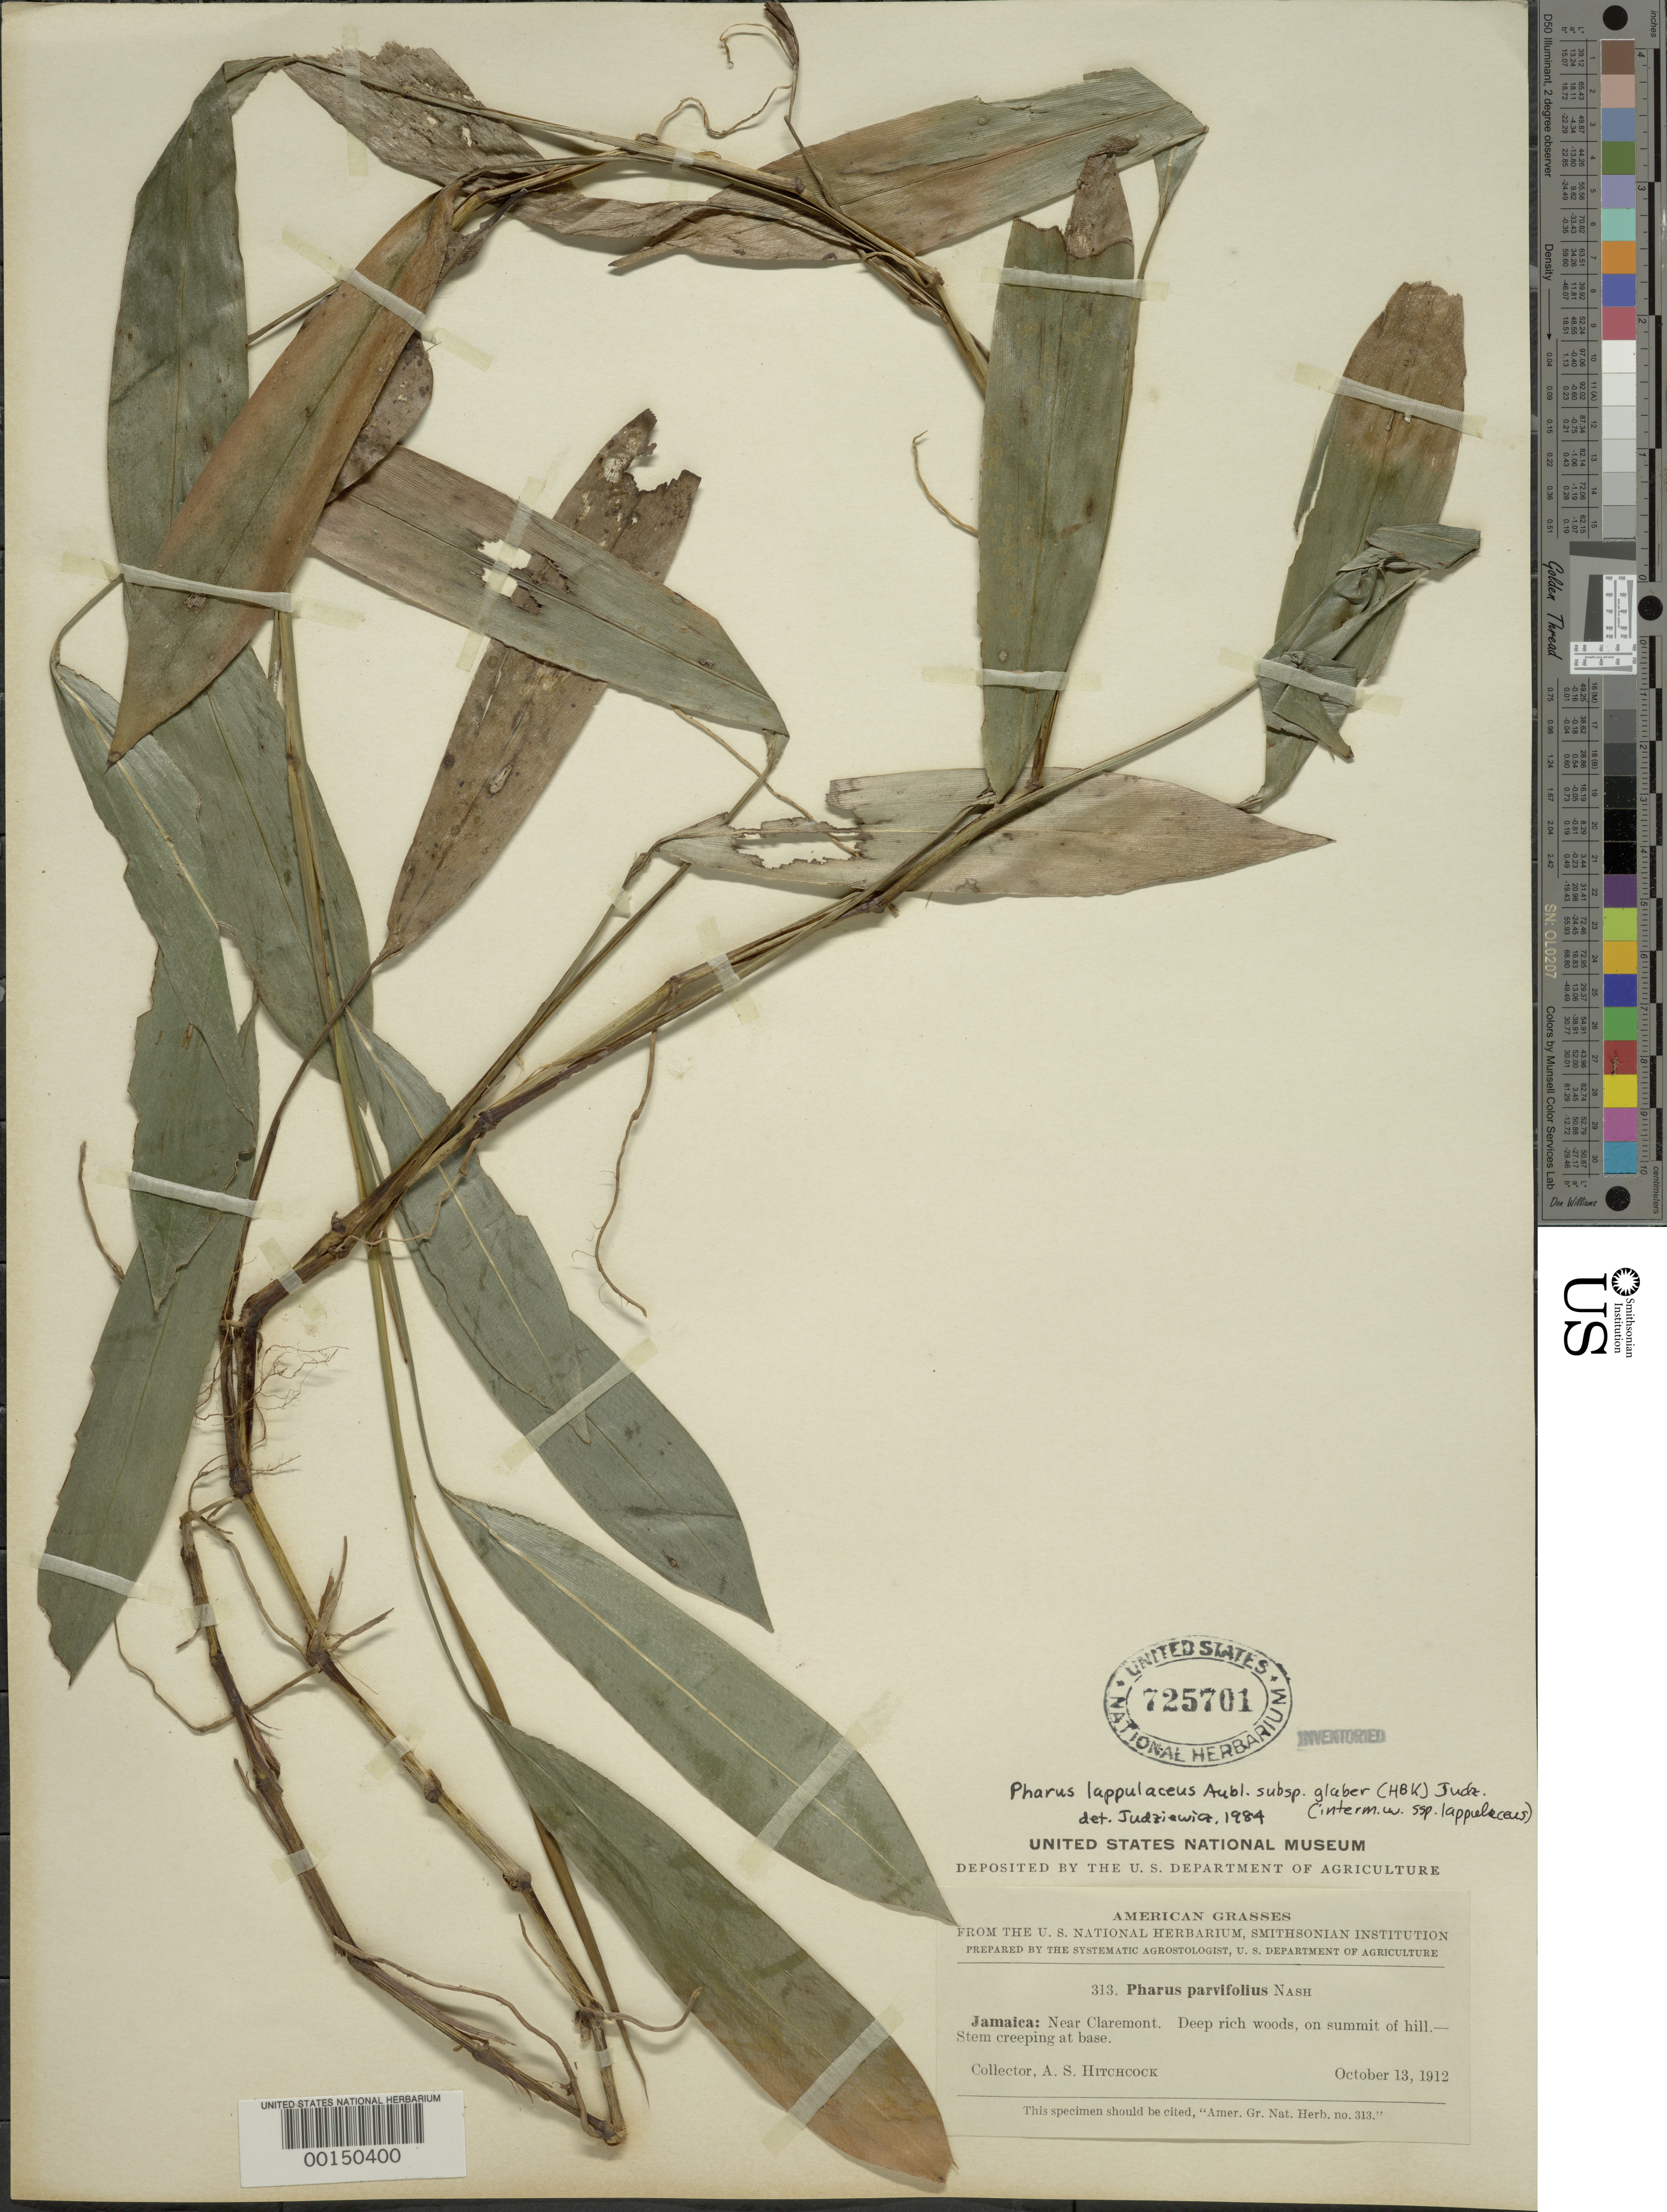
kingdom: Plantae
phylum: Tracheophyta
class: Liliopsida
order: Poales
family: Poaceae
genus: Pharus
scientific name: Pharus lappulaceus subsp. glaber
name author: (Kunth) Judz.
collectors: A. S. Hitchcock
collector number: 313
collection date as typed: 13 Oct 1912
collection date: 1912-10-13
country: Jamaica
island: Greater Antilles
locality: Claremont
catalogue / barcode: US 725701